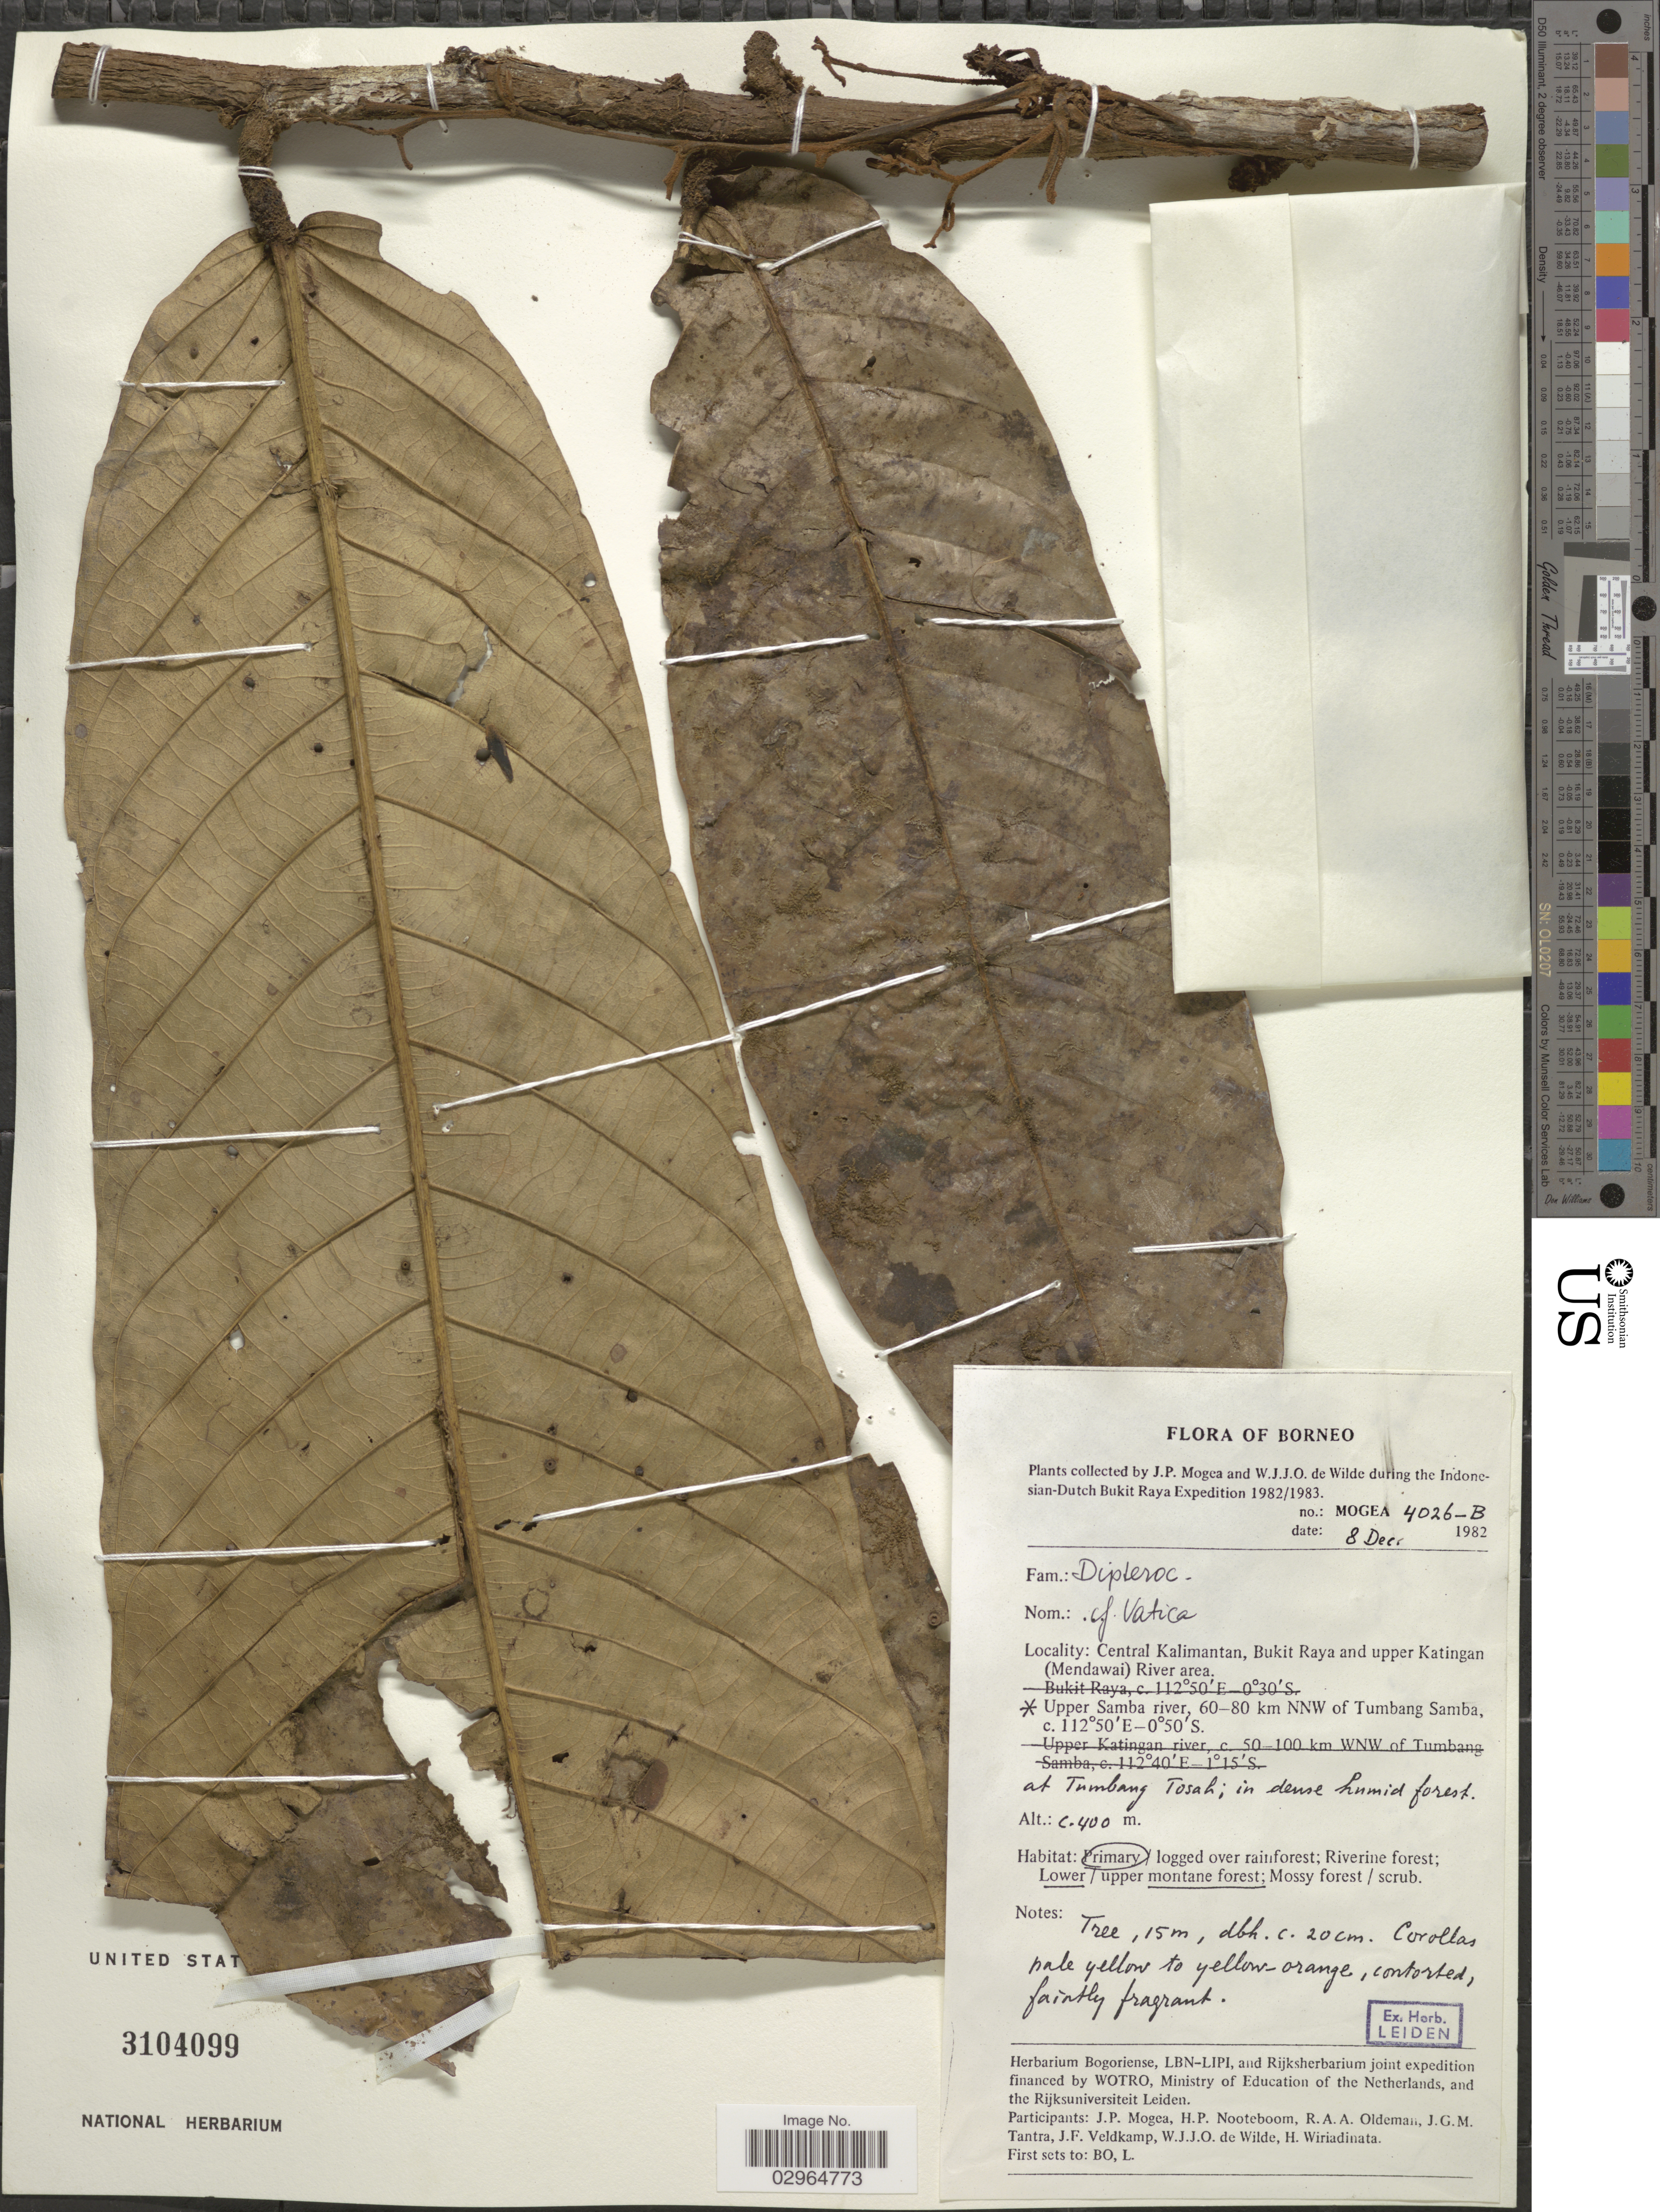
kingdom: Plantae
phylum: Tracheophyta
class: Magnoliopsida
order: Malvales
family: Dipterocarpaceae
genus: Vatica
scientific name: Vatica sp.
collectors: J. Mogea & W. J. de Wilde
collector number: MOGEA4026-B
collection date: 1982-12-08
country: Indonesia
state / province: Kalimantan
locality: Central Kalimantan, Bukit Raya and upper Katingan (Mendawai) River area. Upper Samba river, 60-80 km NNW of Tumbang Samba. At Tumbang Tosah.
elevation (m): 400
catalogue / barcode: US 3104099